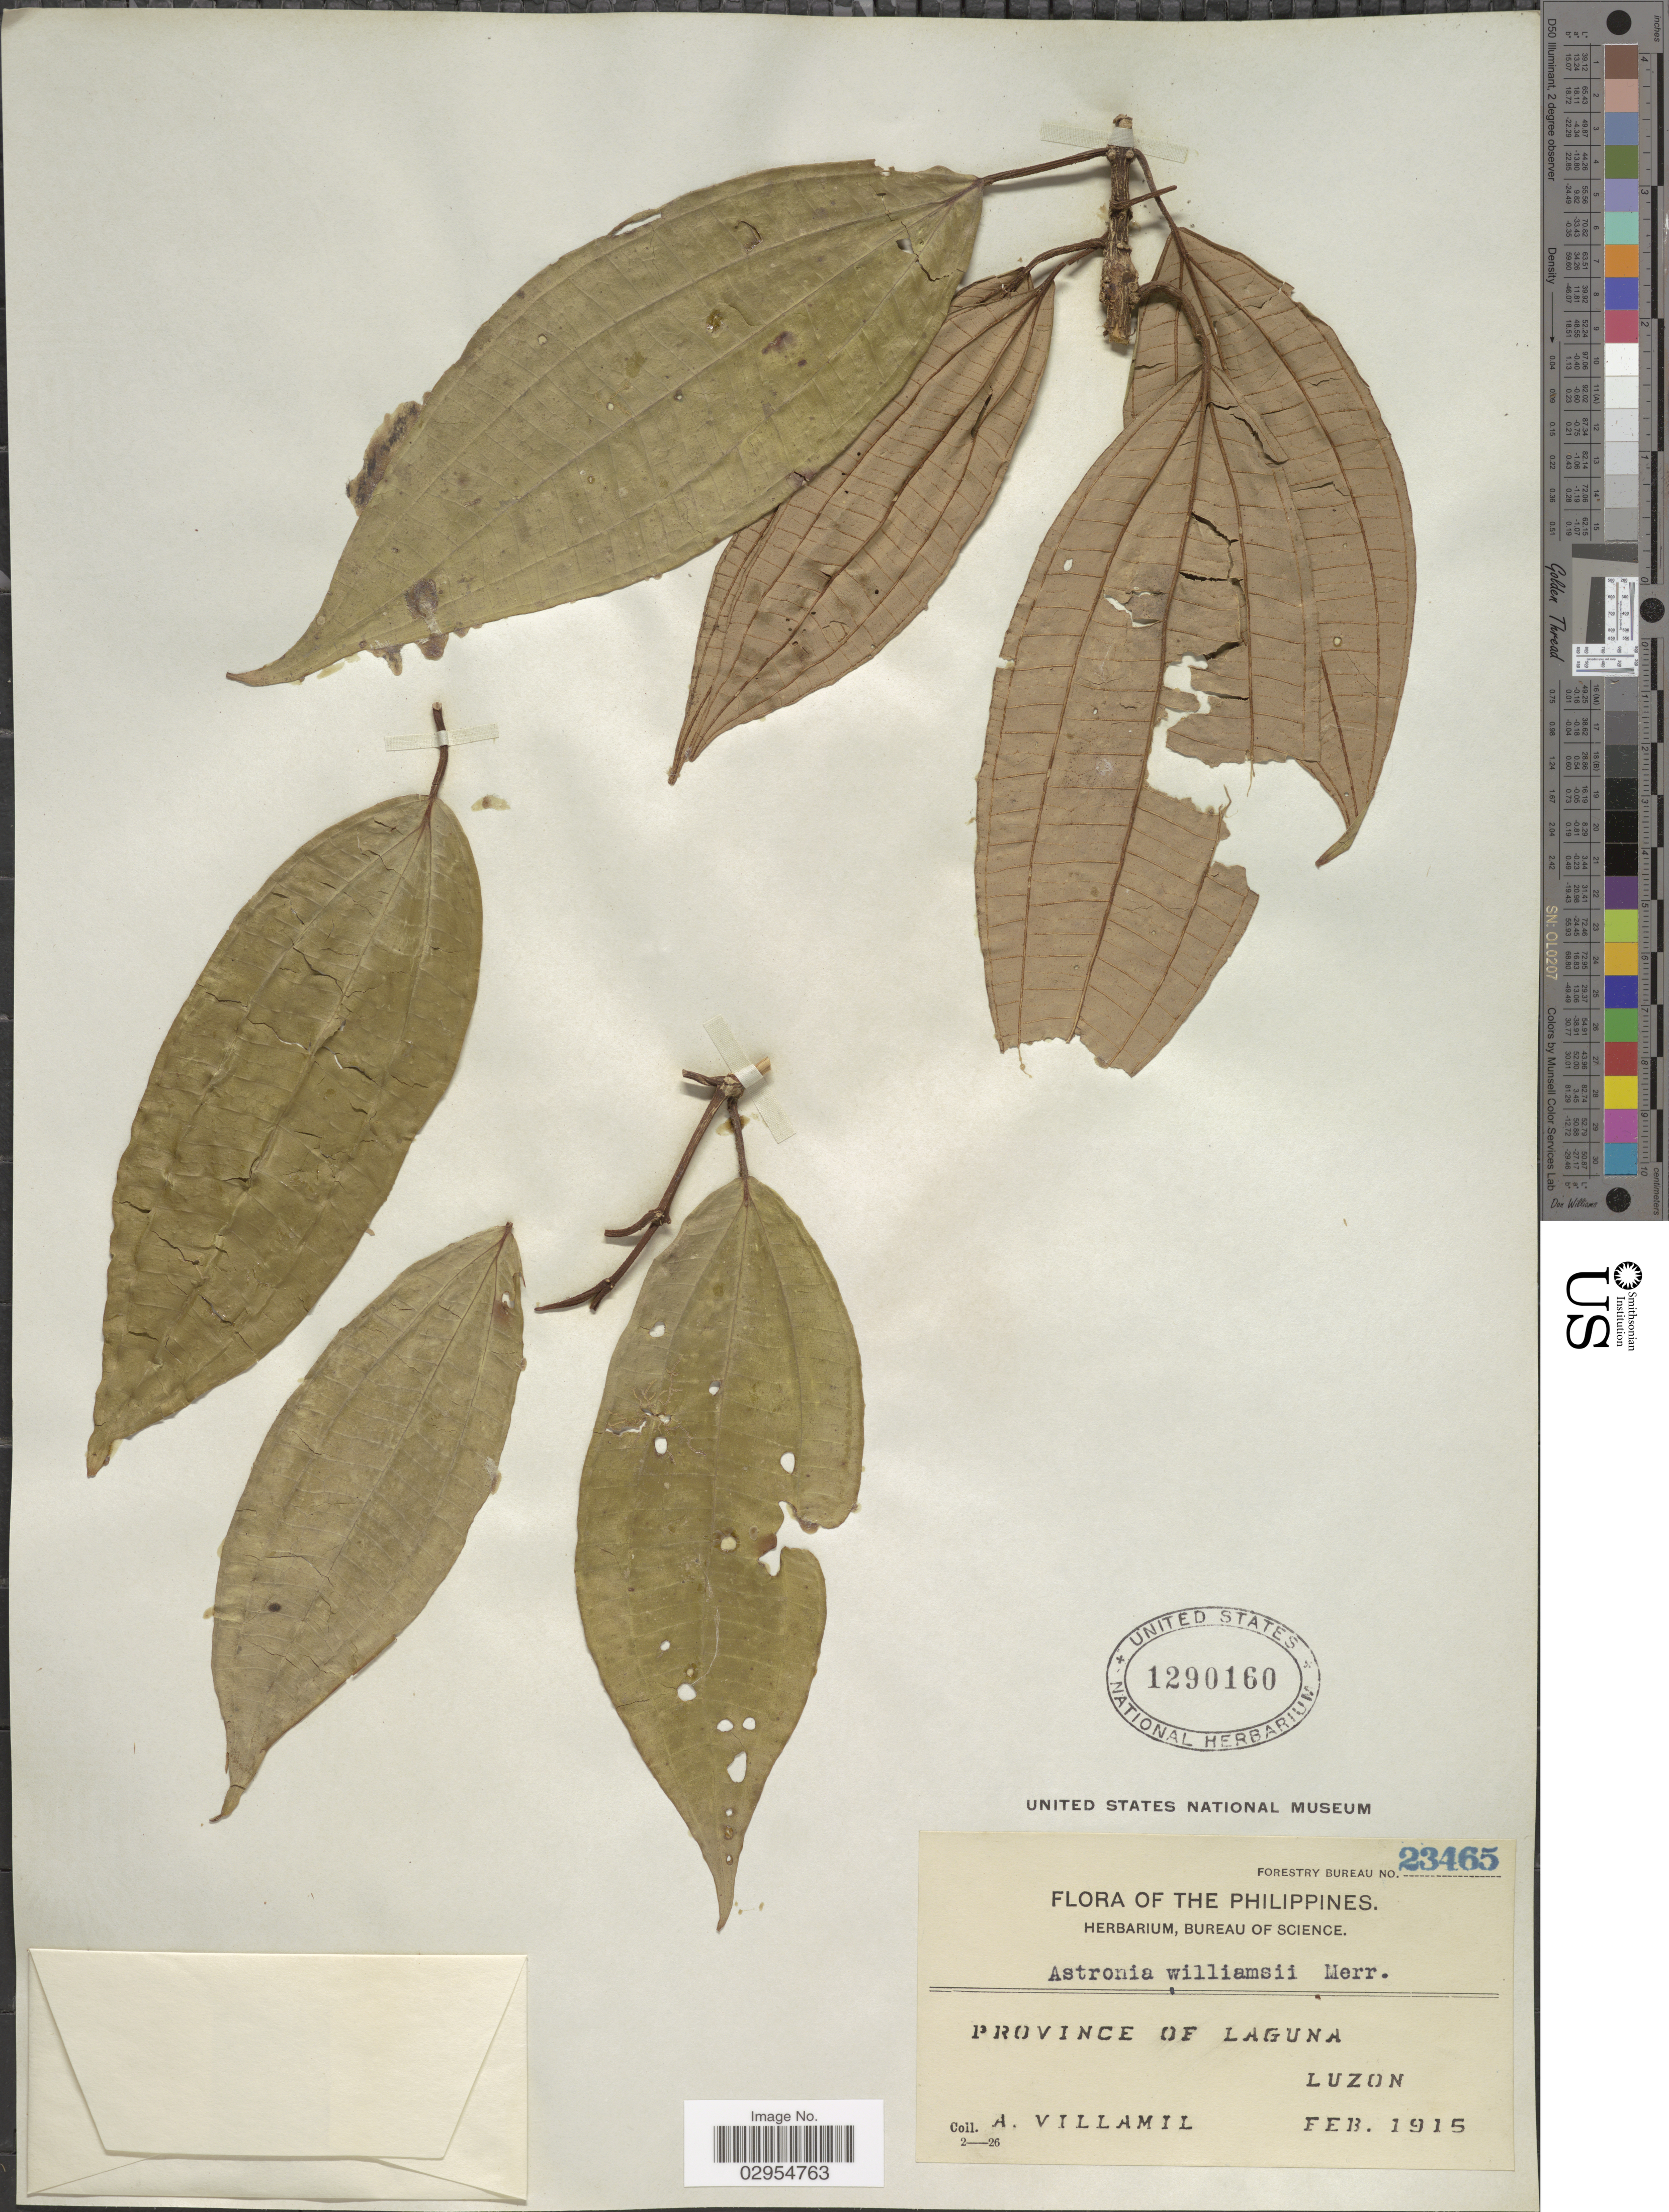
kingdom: Plantae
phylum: Tracheophyta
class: Magnoliopsida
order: Myrtales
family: Melastomataceae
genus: Astronia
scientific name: Astronia williamsii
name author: Merr. ex C.B. Rob.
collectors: A. Villamil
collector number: Forestry Bureau 23465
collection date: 1915-02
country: Philippines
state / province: Calabarzon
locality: Province of Laguna, Luzon.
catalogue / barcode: US 1290160